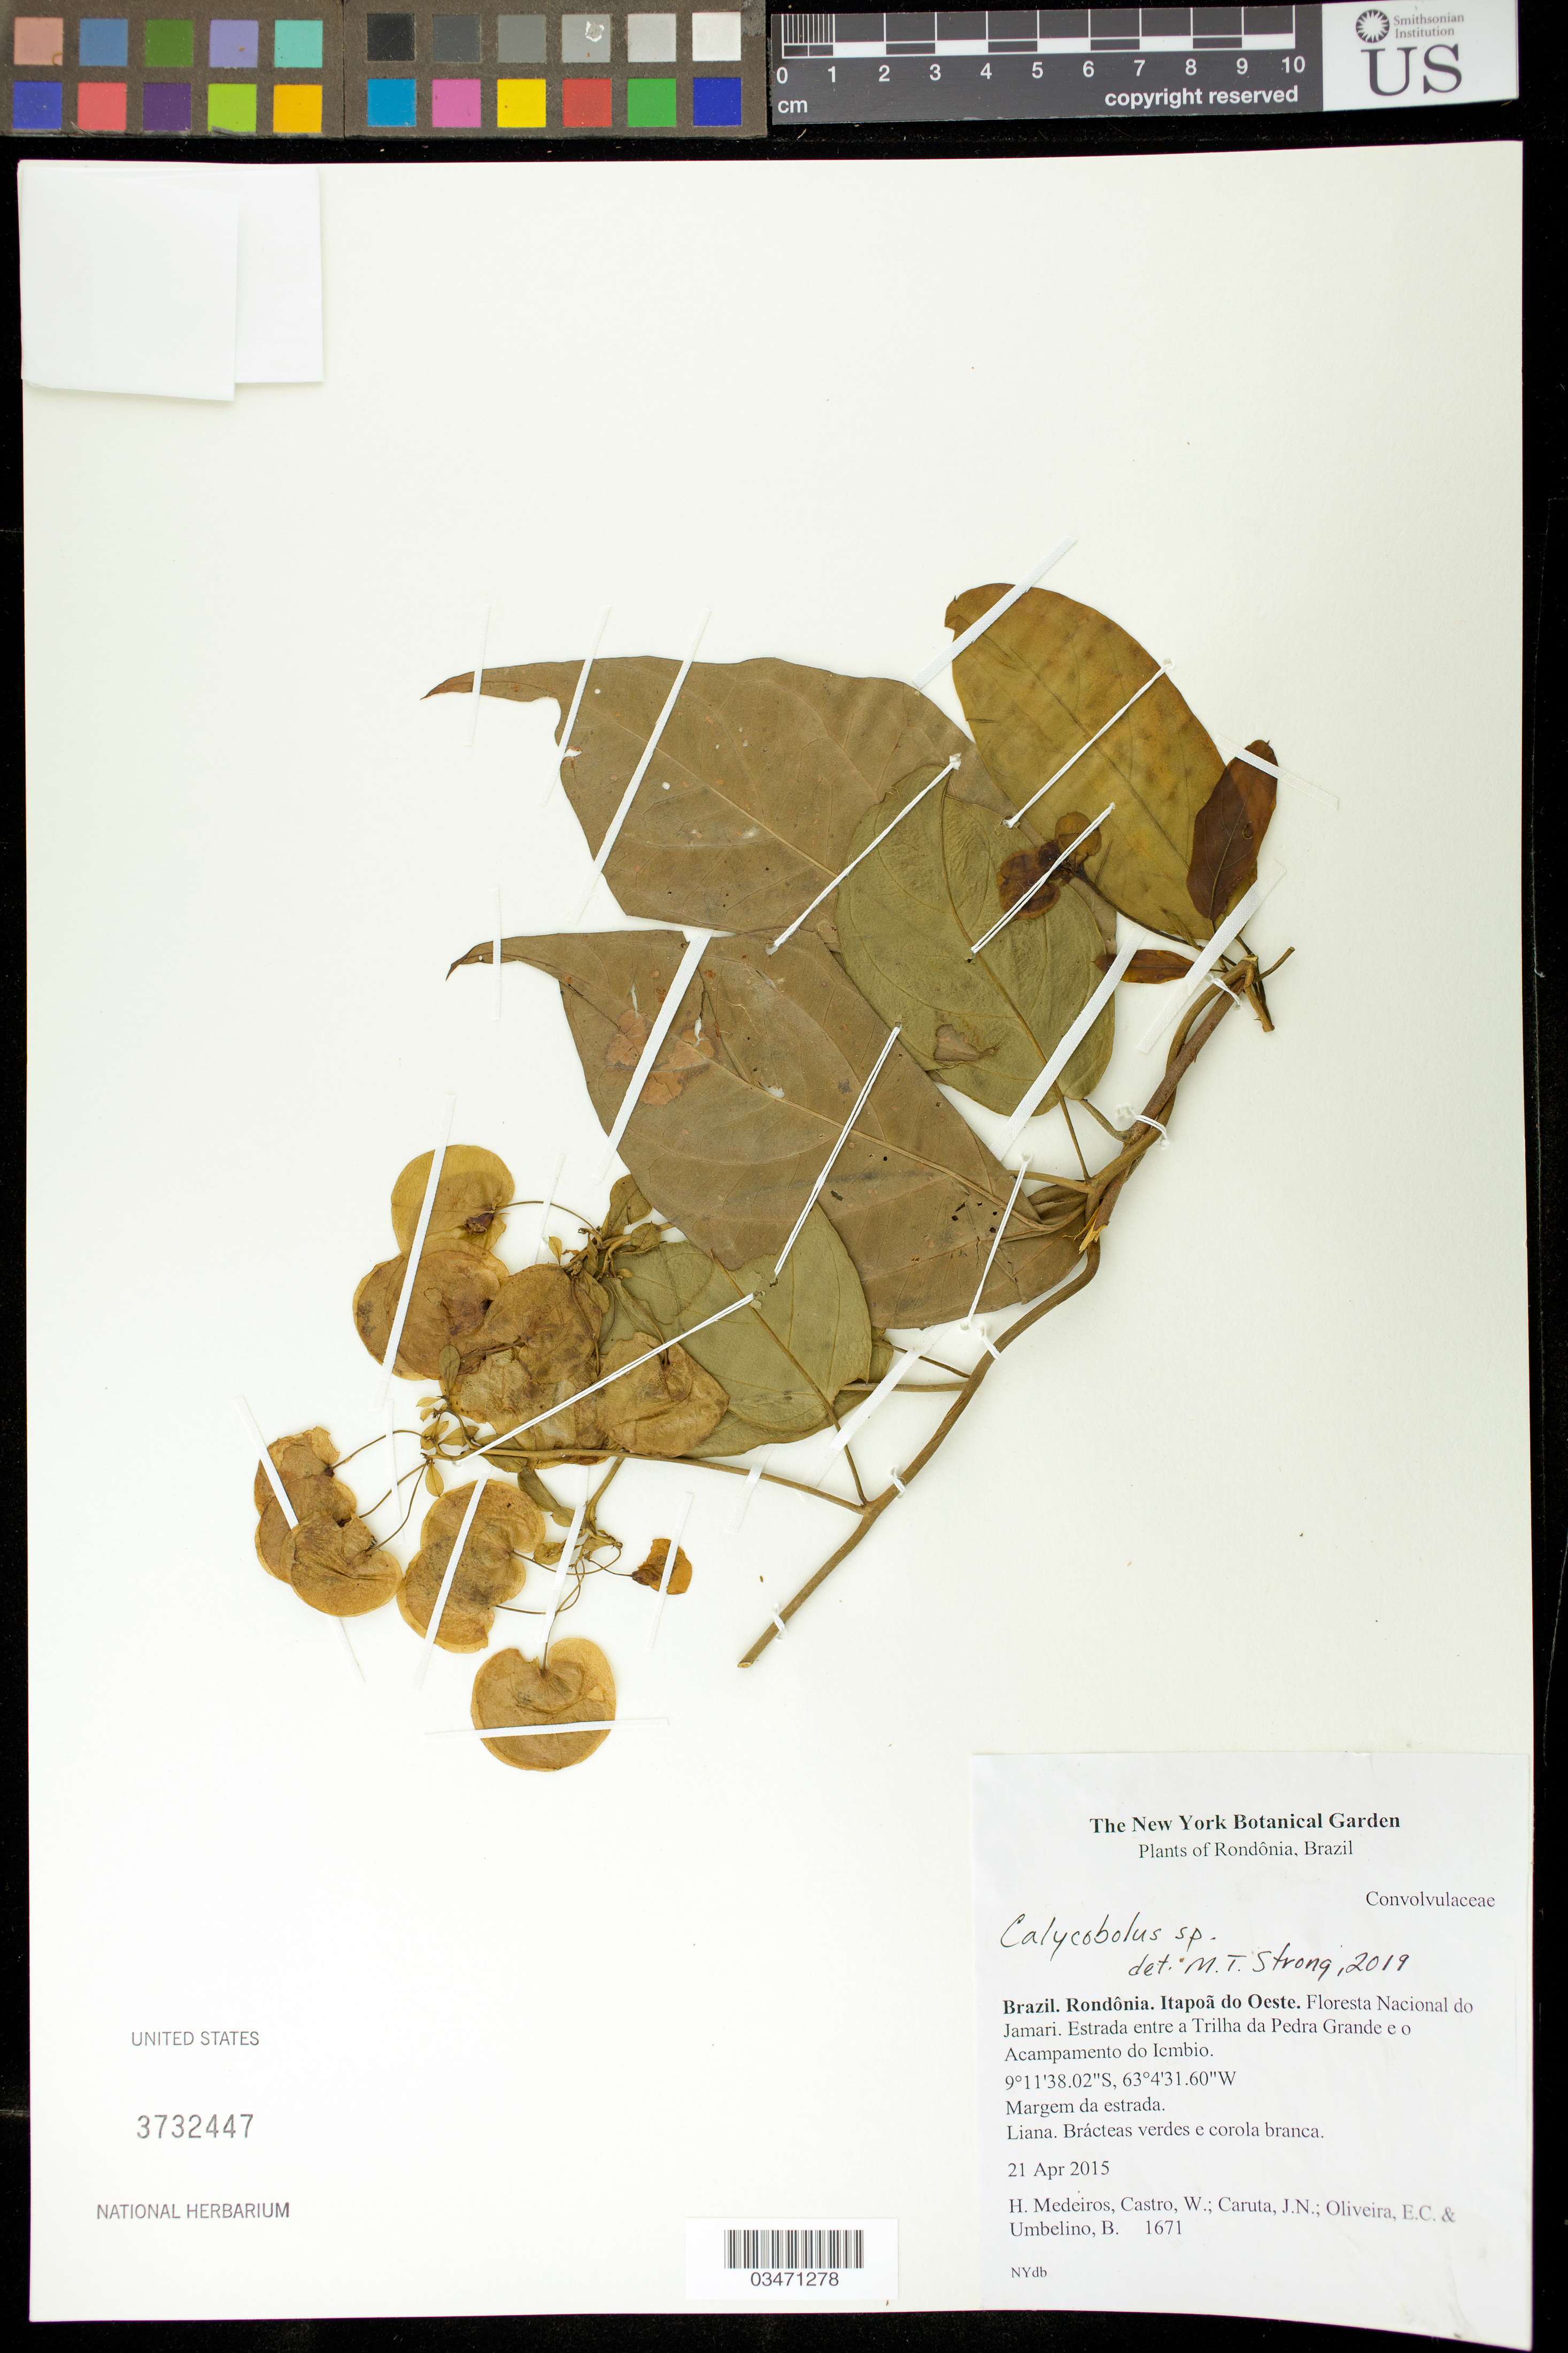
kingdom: Plantae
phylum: Tracheophyta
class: Magnoliopsida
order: Solanales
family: Convolvulaceae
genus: Calycobolus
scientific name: Calycobolus sp.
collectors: H. Medeiros, W. Castro, J. Caruta, E. Oliveira & B. Umbelino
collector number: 1621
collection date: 2015-04-21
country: Brazil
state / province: Rondonia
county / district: Itapua do Oeste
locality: Floresta Nacional do Jamari. Estrada entre da Pedra Grande e o Acampamento do Icmbio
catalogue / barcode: US 3732447